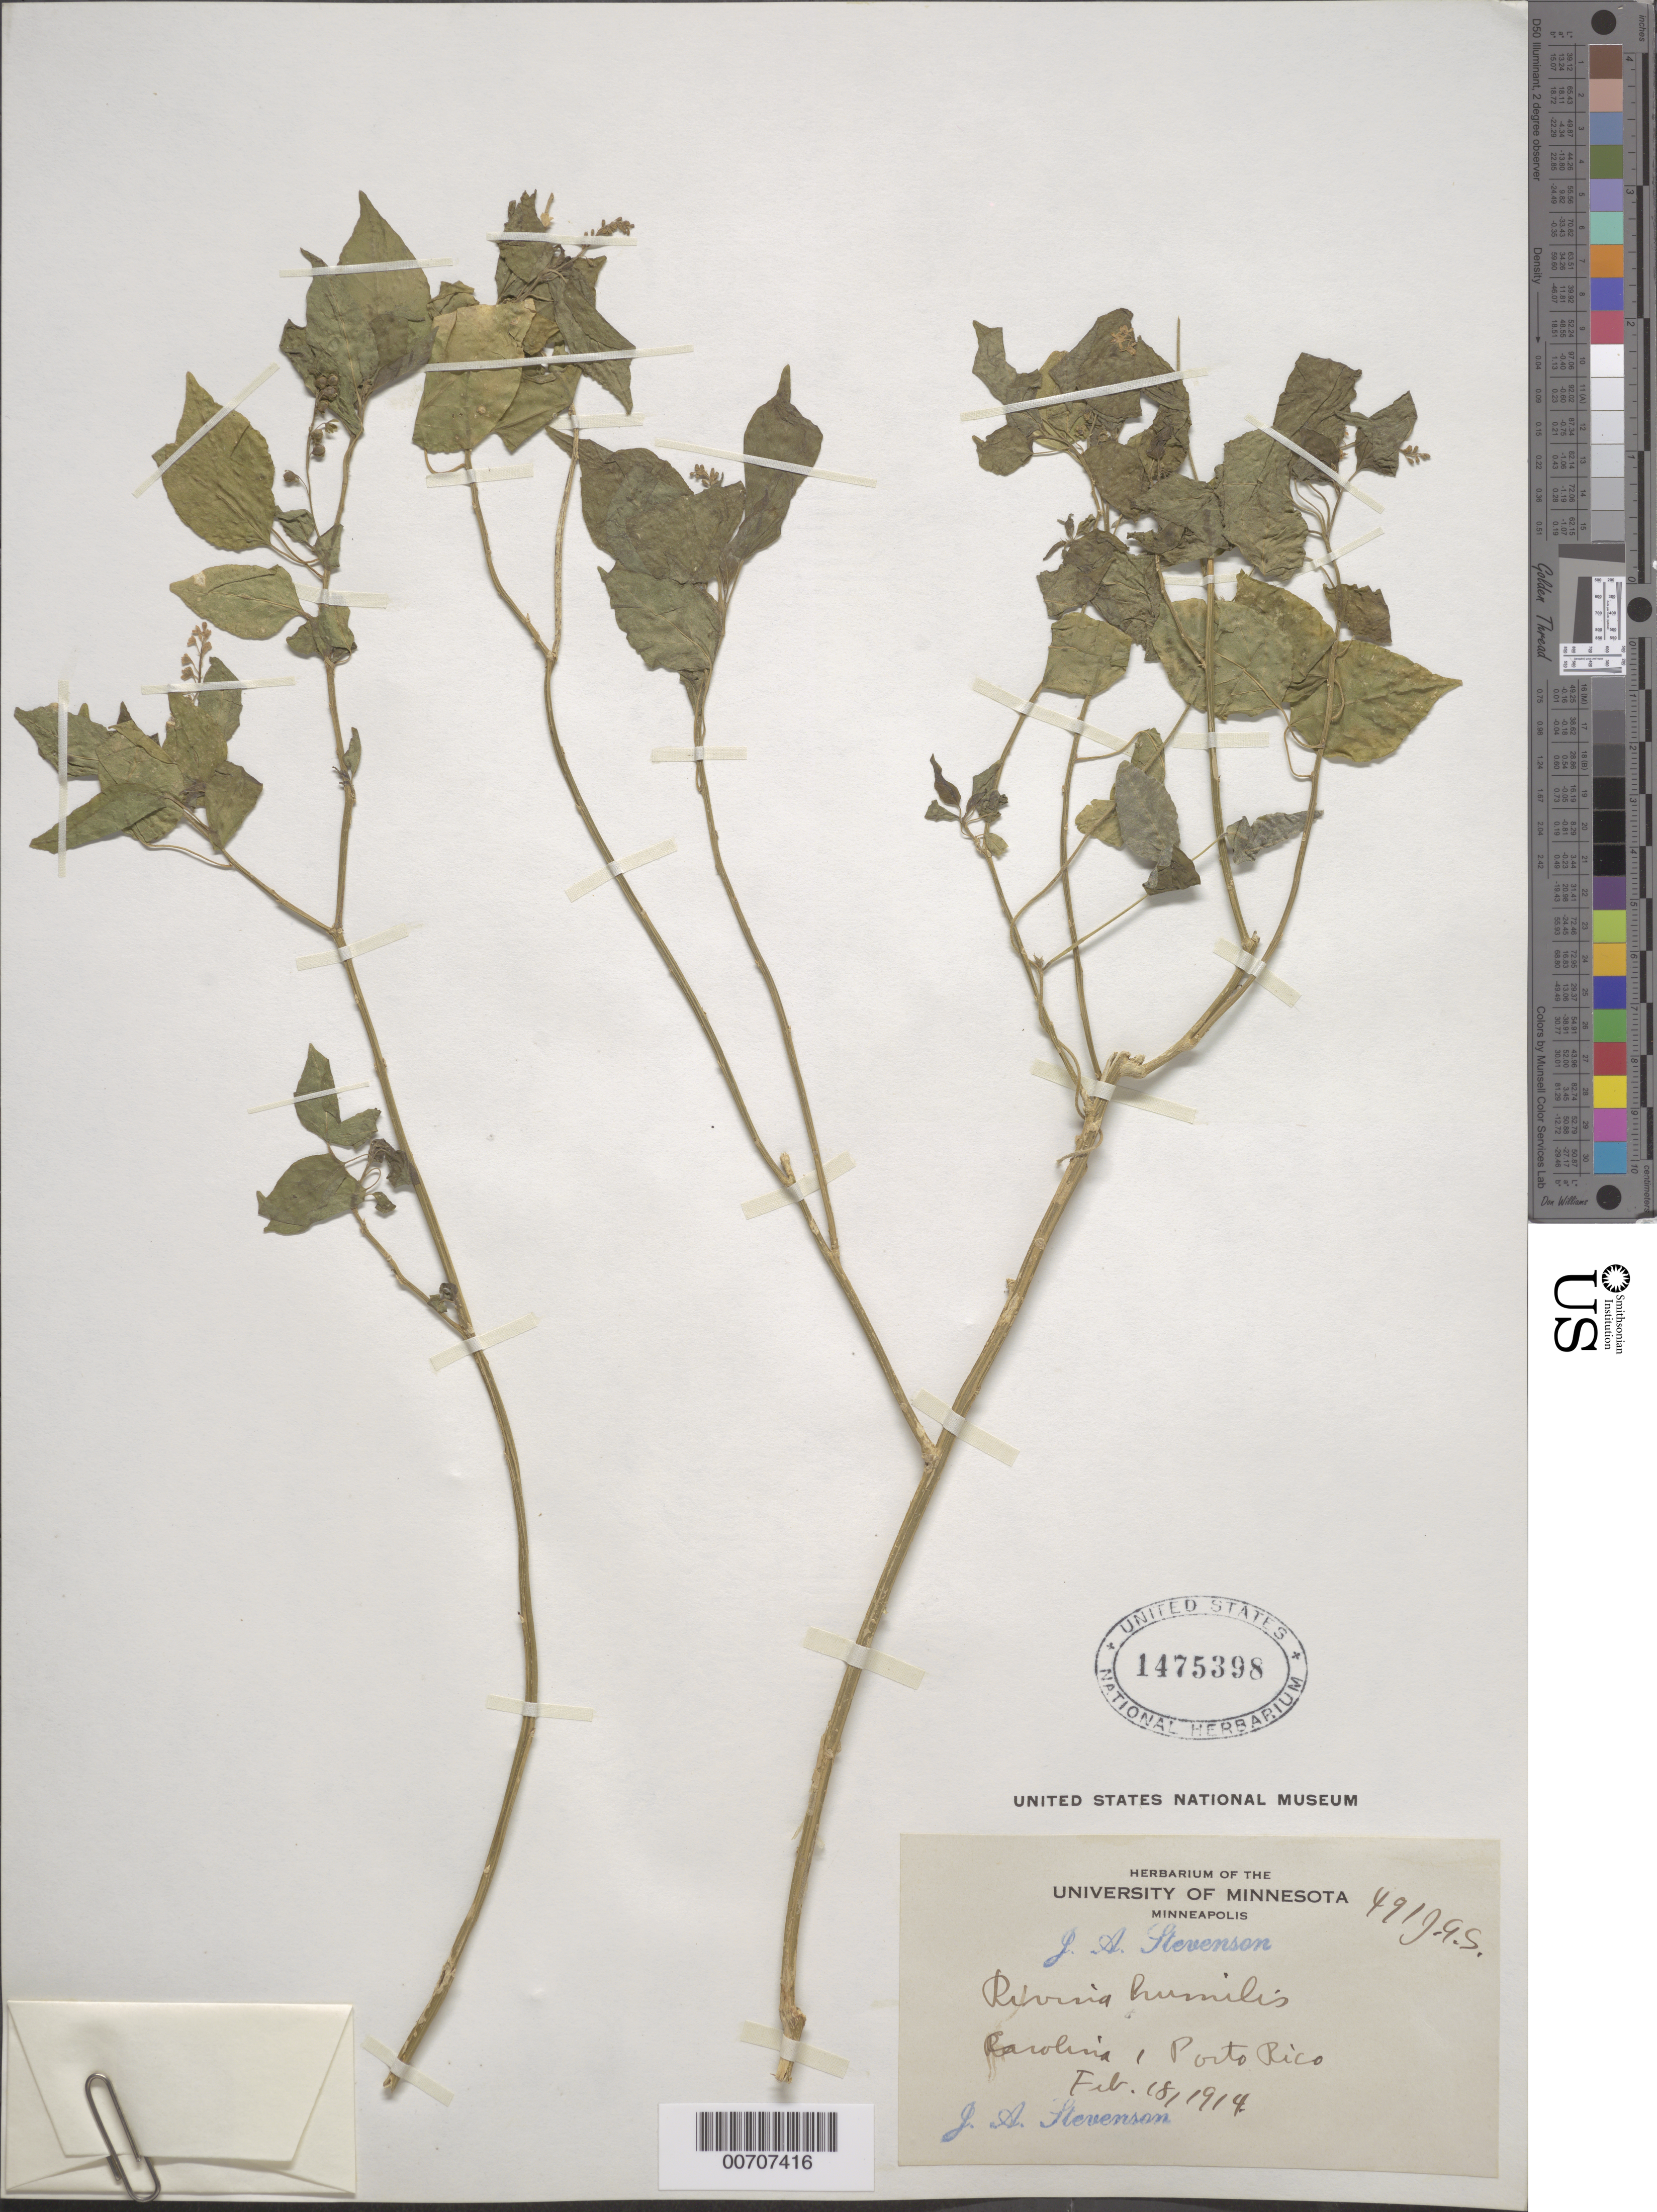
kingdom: Plantae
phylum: Tracheophyta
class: Magnoliopsida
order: Caryophyllales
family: Phytolaccaceae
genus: Rivina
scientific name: Rivina humilis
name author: L.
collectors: J. Stevenson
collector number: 491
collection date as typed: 18 Feb 1914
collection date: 1914-02-18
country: Puerto Rico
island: Greater Antilles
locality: Carolina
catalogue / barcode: US 1475398